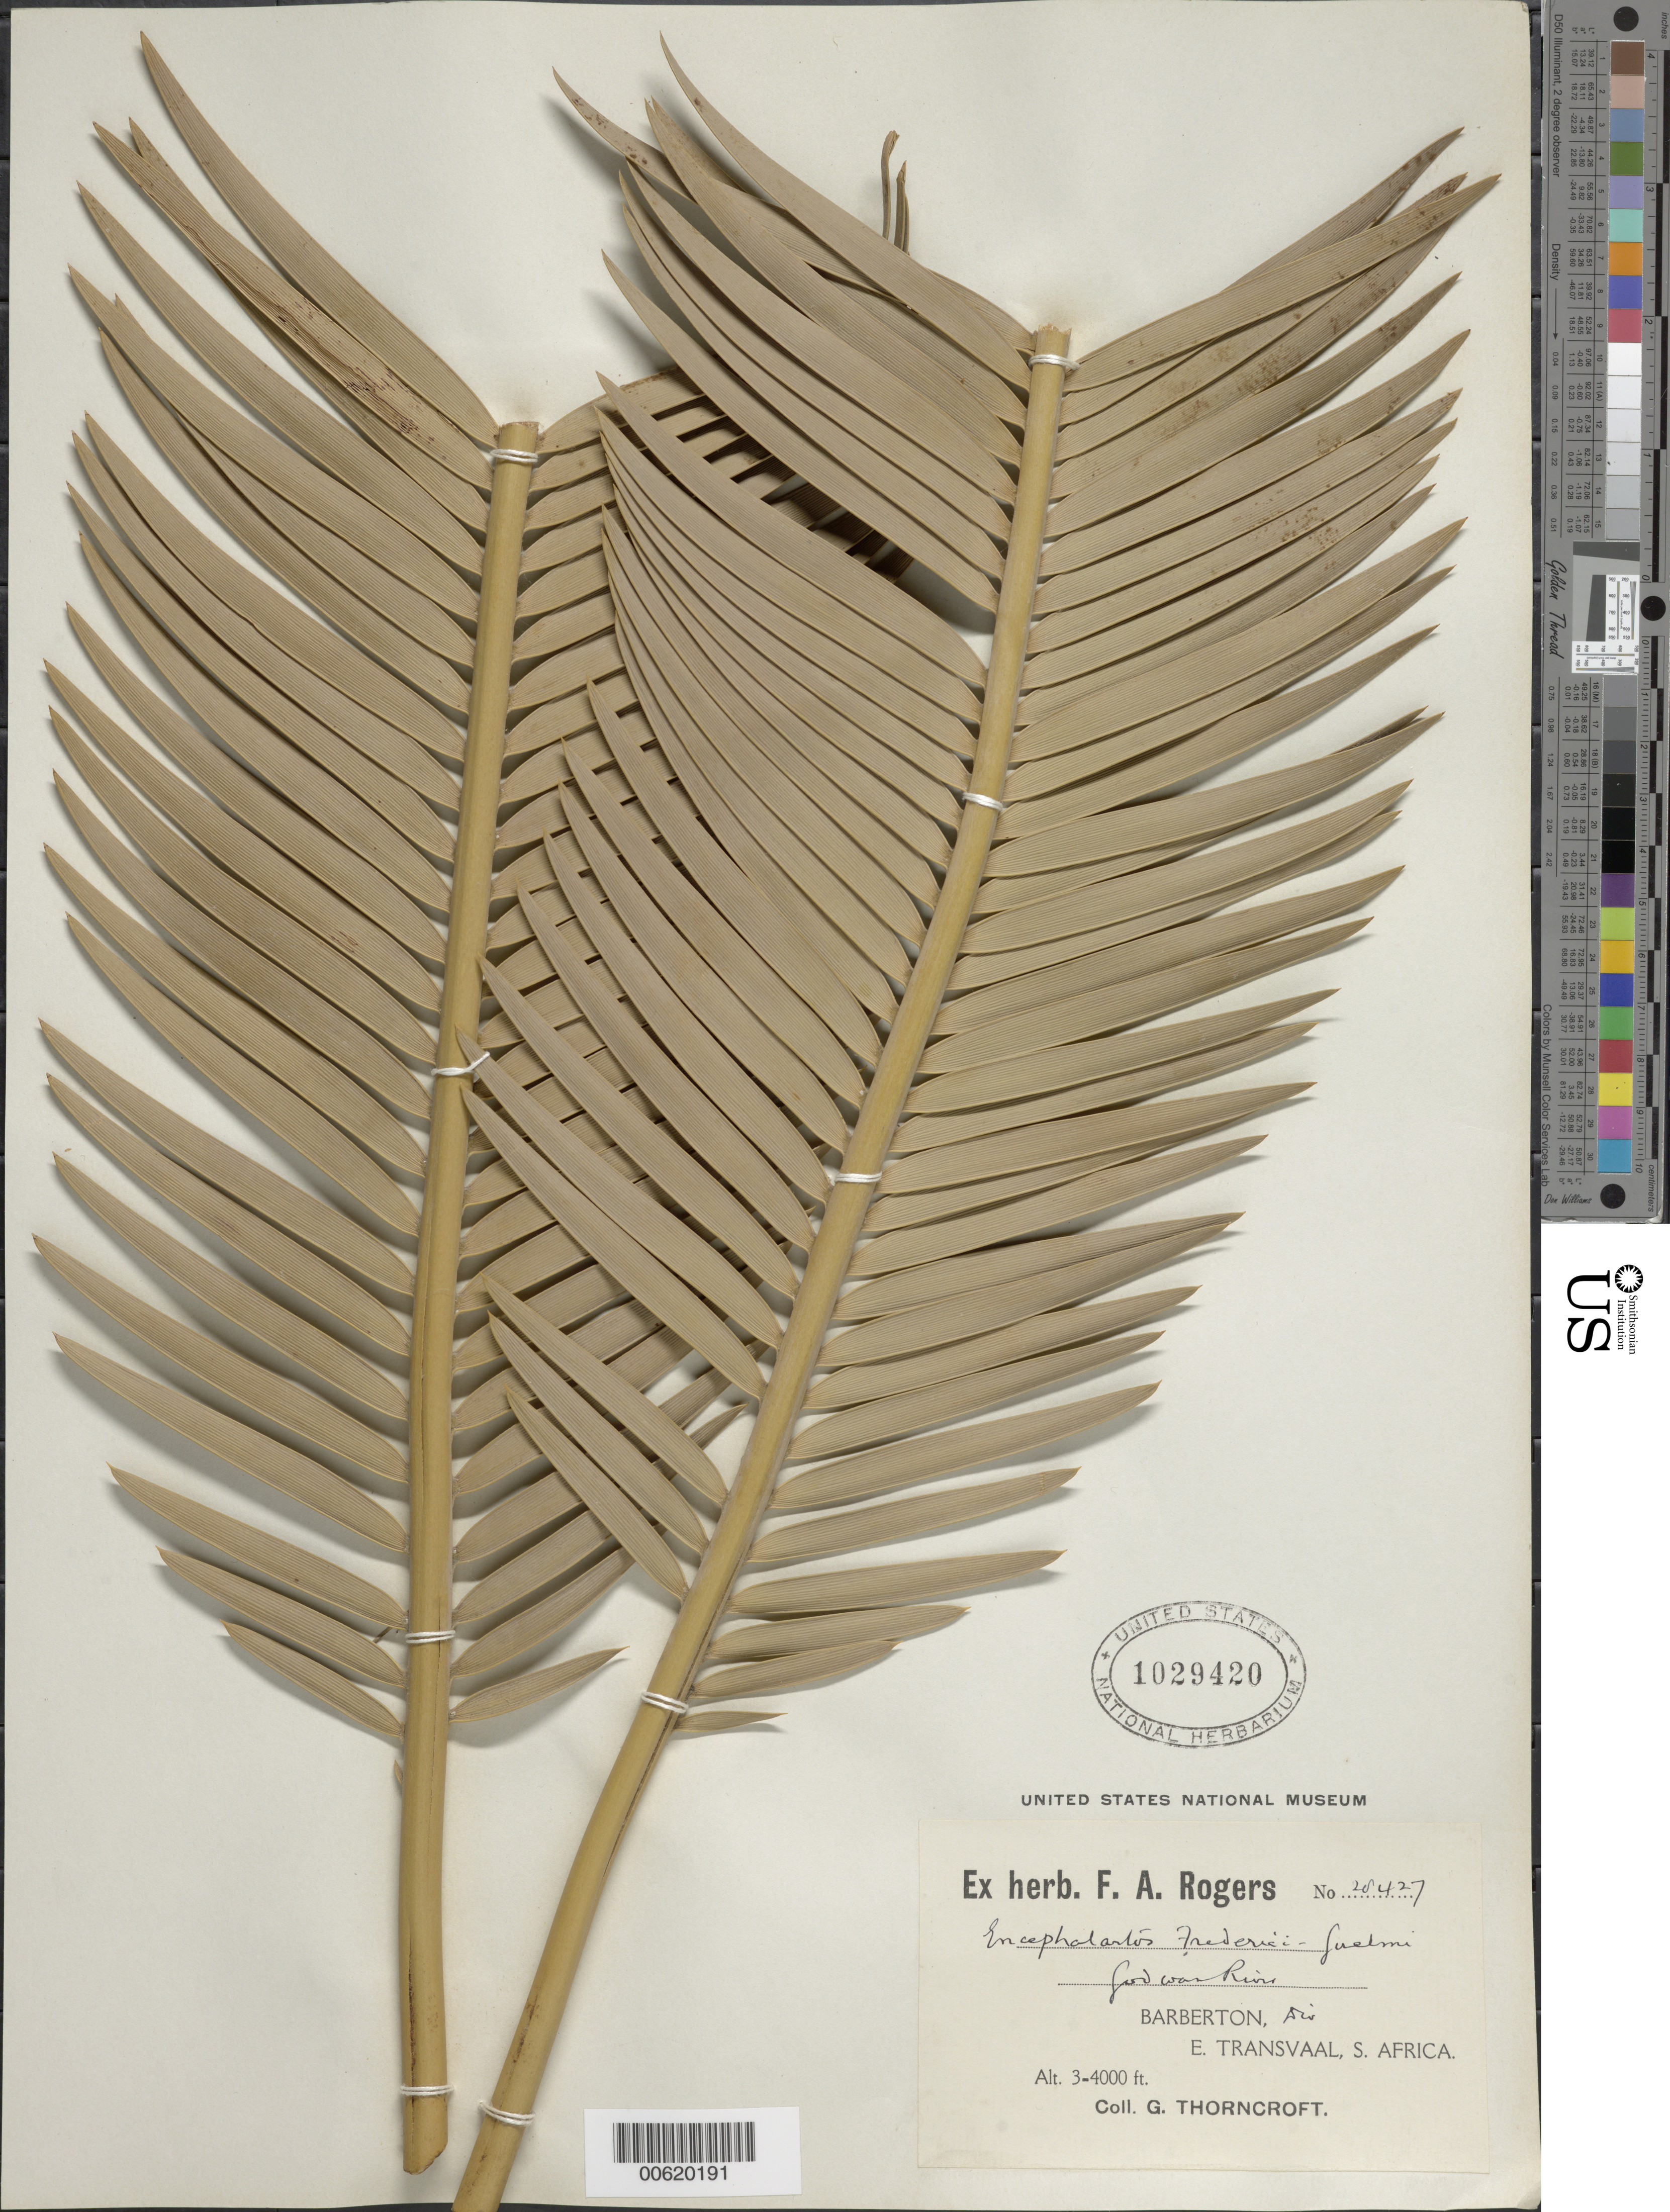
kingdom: Plantae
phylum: Tracheophyta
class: Cycadopsida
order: Cycadales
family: Zamiaceae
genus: Encephalartos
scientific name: Encephalartos friderici-guilielmi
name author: Lehm.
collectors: G. Thorncroft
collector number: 20427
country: South Africa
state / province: Mpumalanga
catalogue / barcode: US 1029420